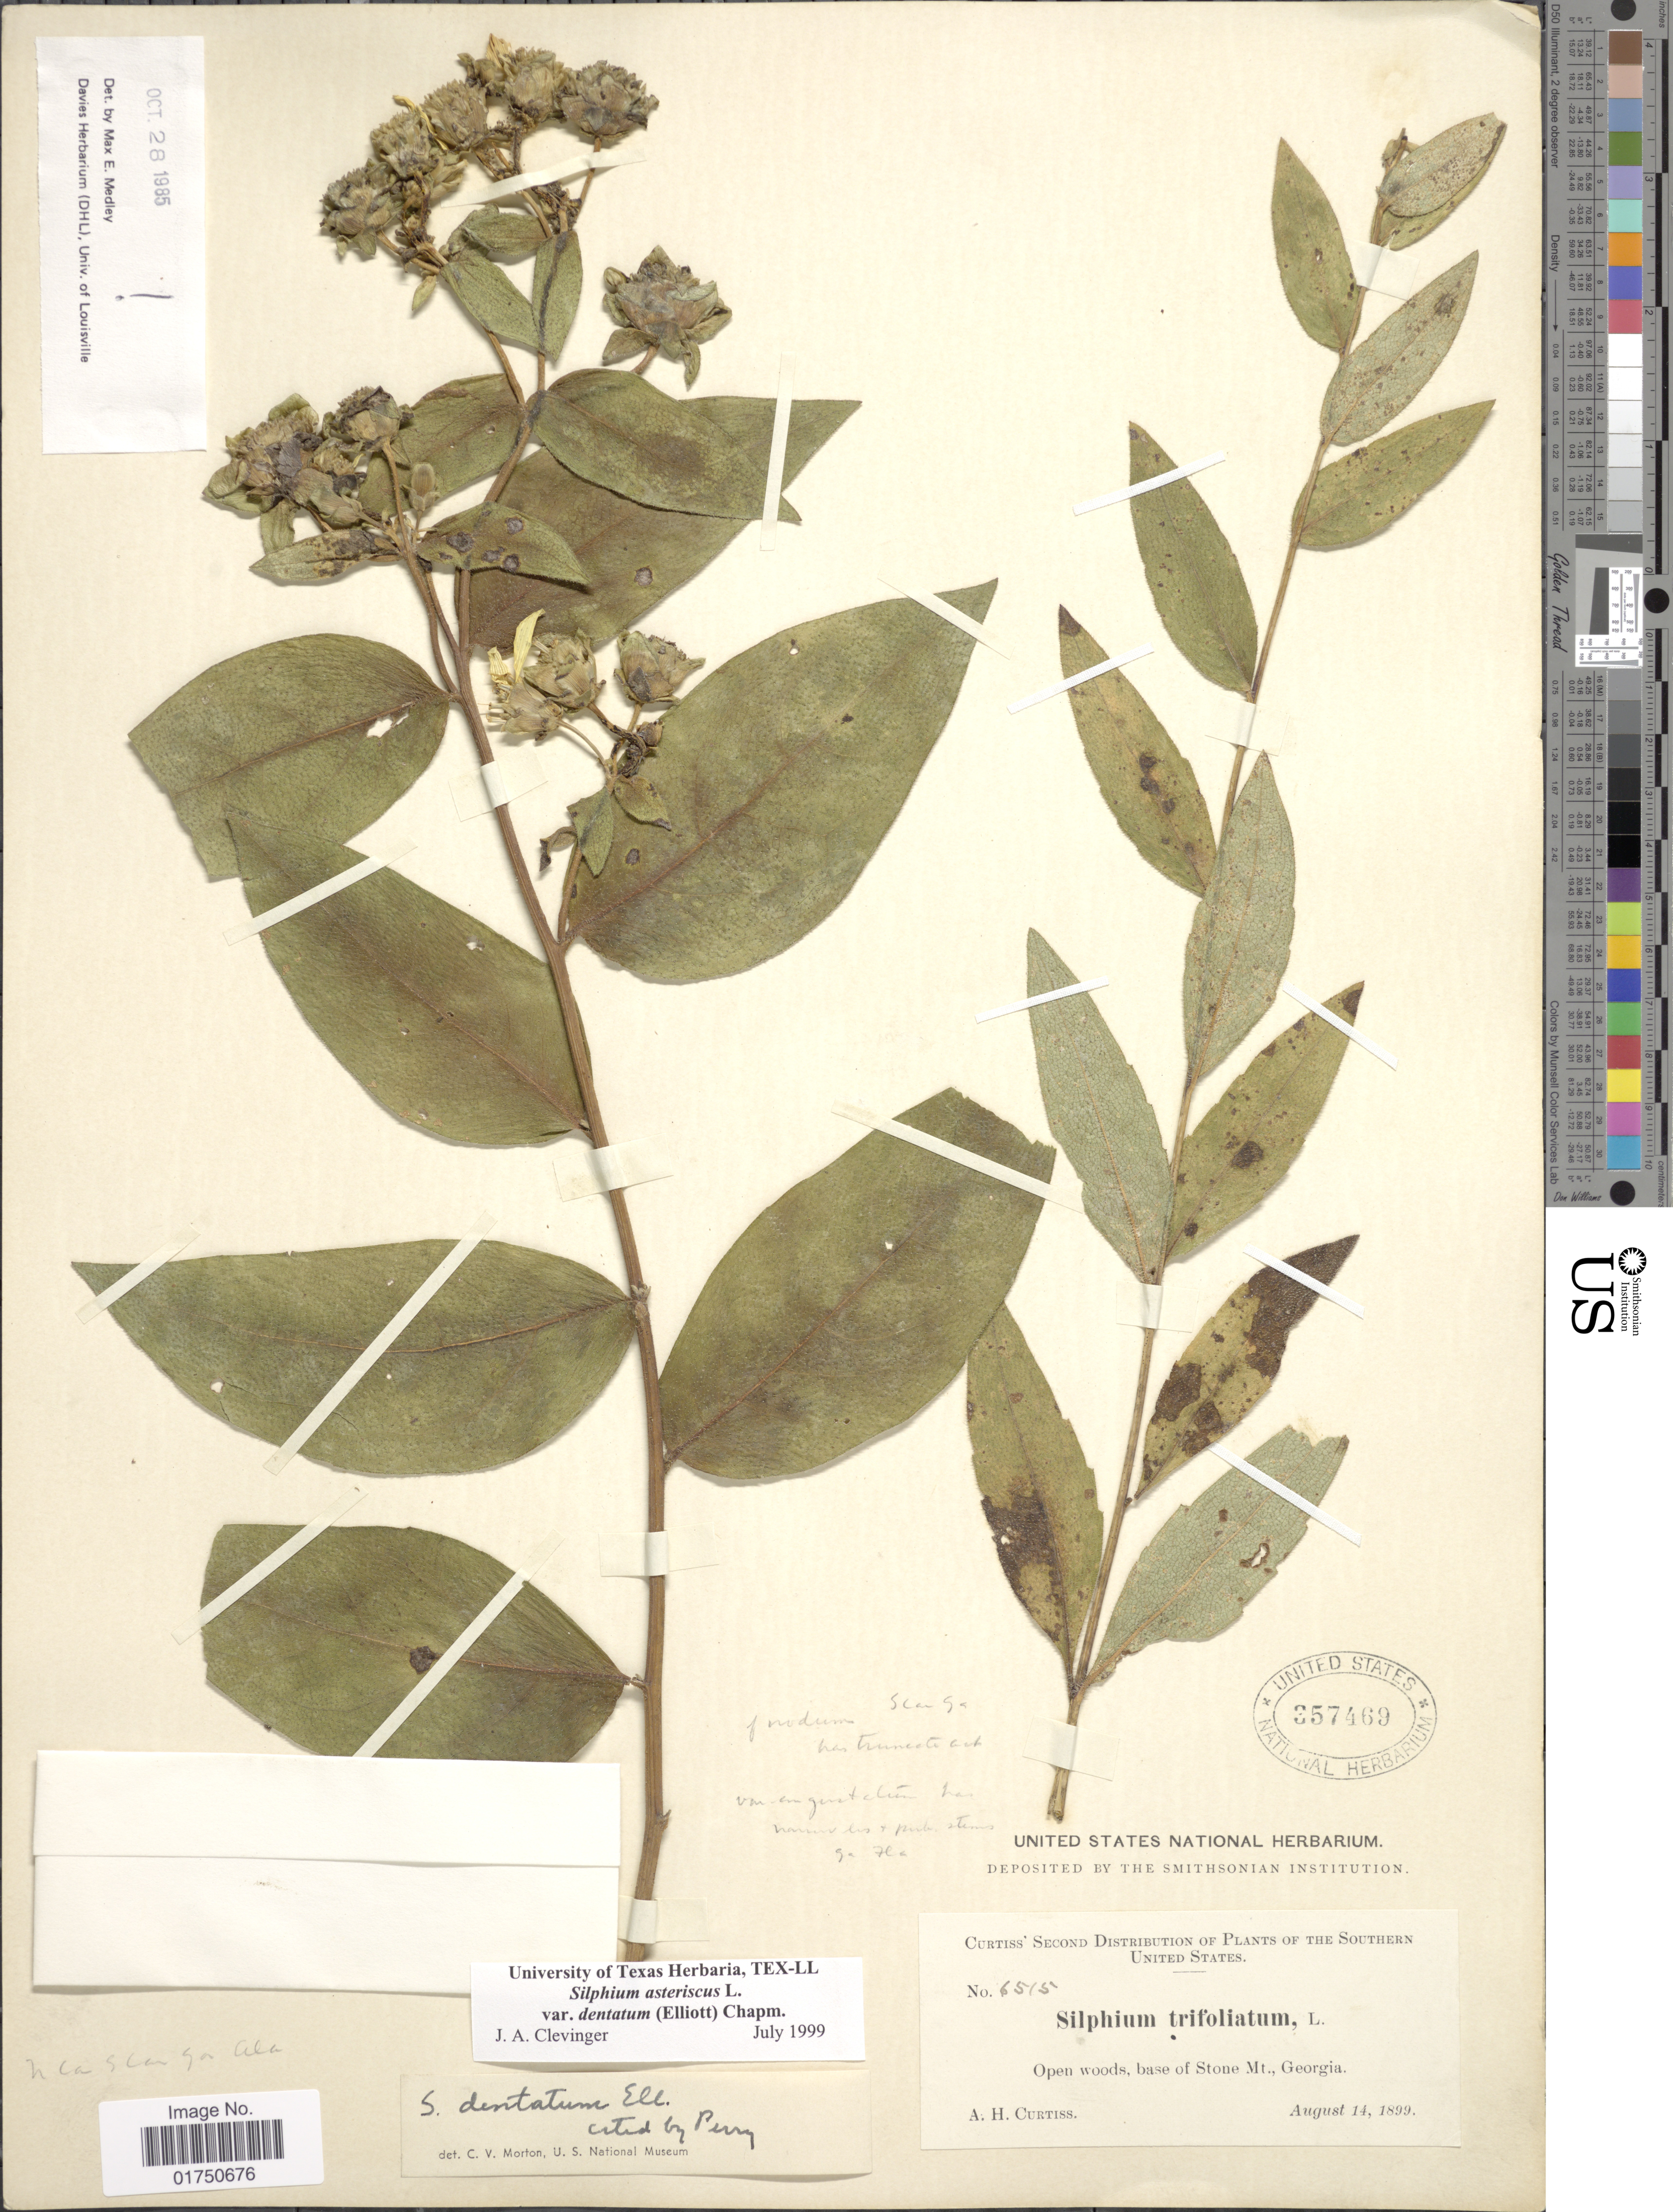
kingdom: Plantae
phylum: Tracheophyta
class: Magnoliopsida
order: Asterales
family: Asteraceae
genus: Silphium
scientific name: Silphium asteriscus var. dentatum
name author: (Elliott) Chapm.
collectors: A. H. Curtiss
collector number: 6515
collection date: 1899-08-14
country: United States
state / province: Georgia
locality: Southern United States. Open woods, base of Stone Mt., Georgia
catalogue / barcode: US 357469